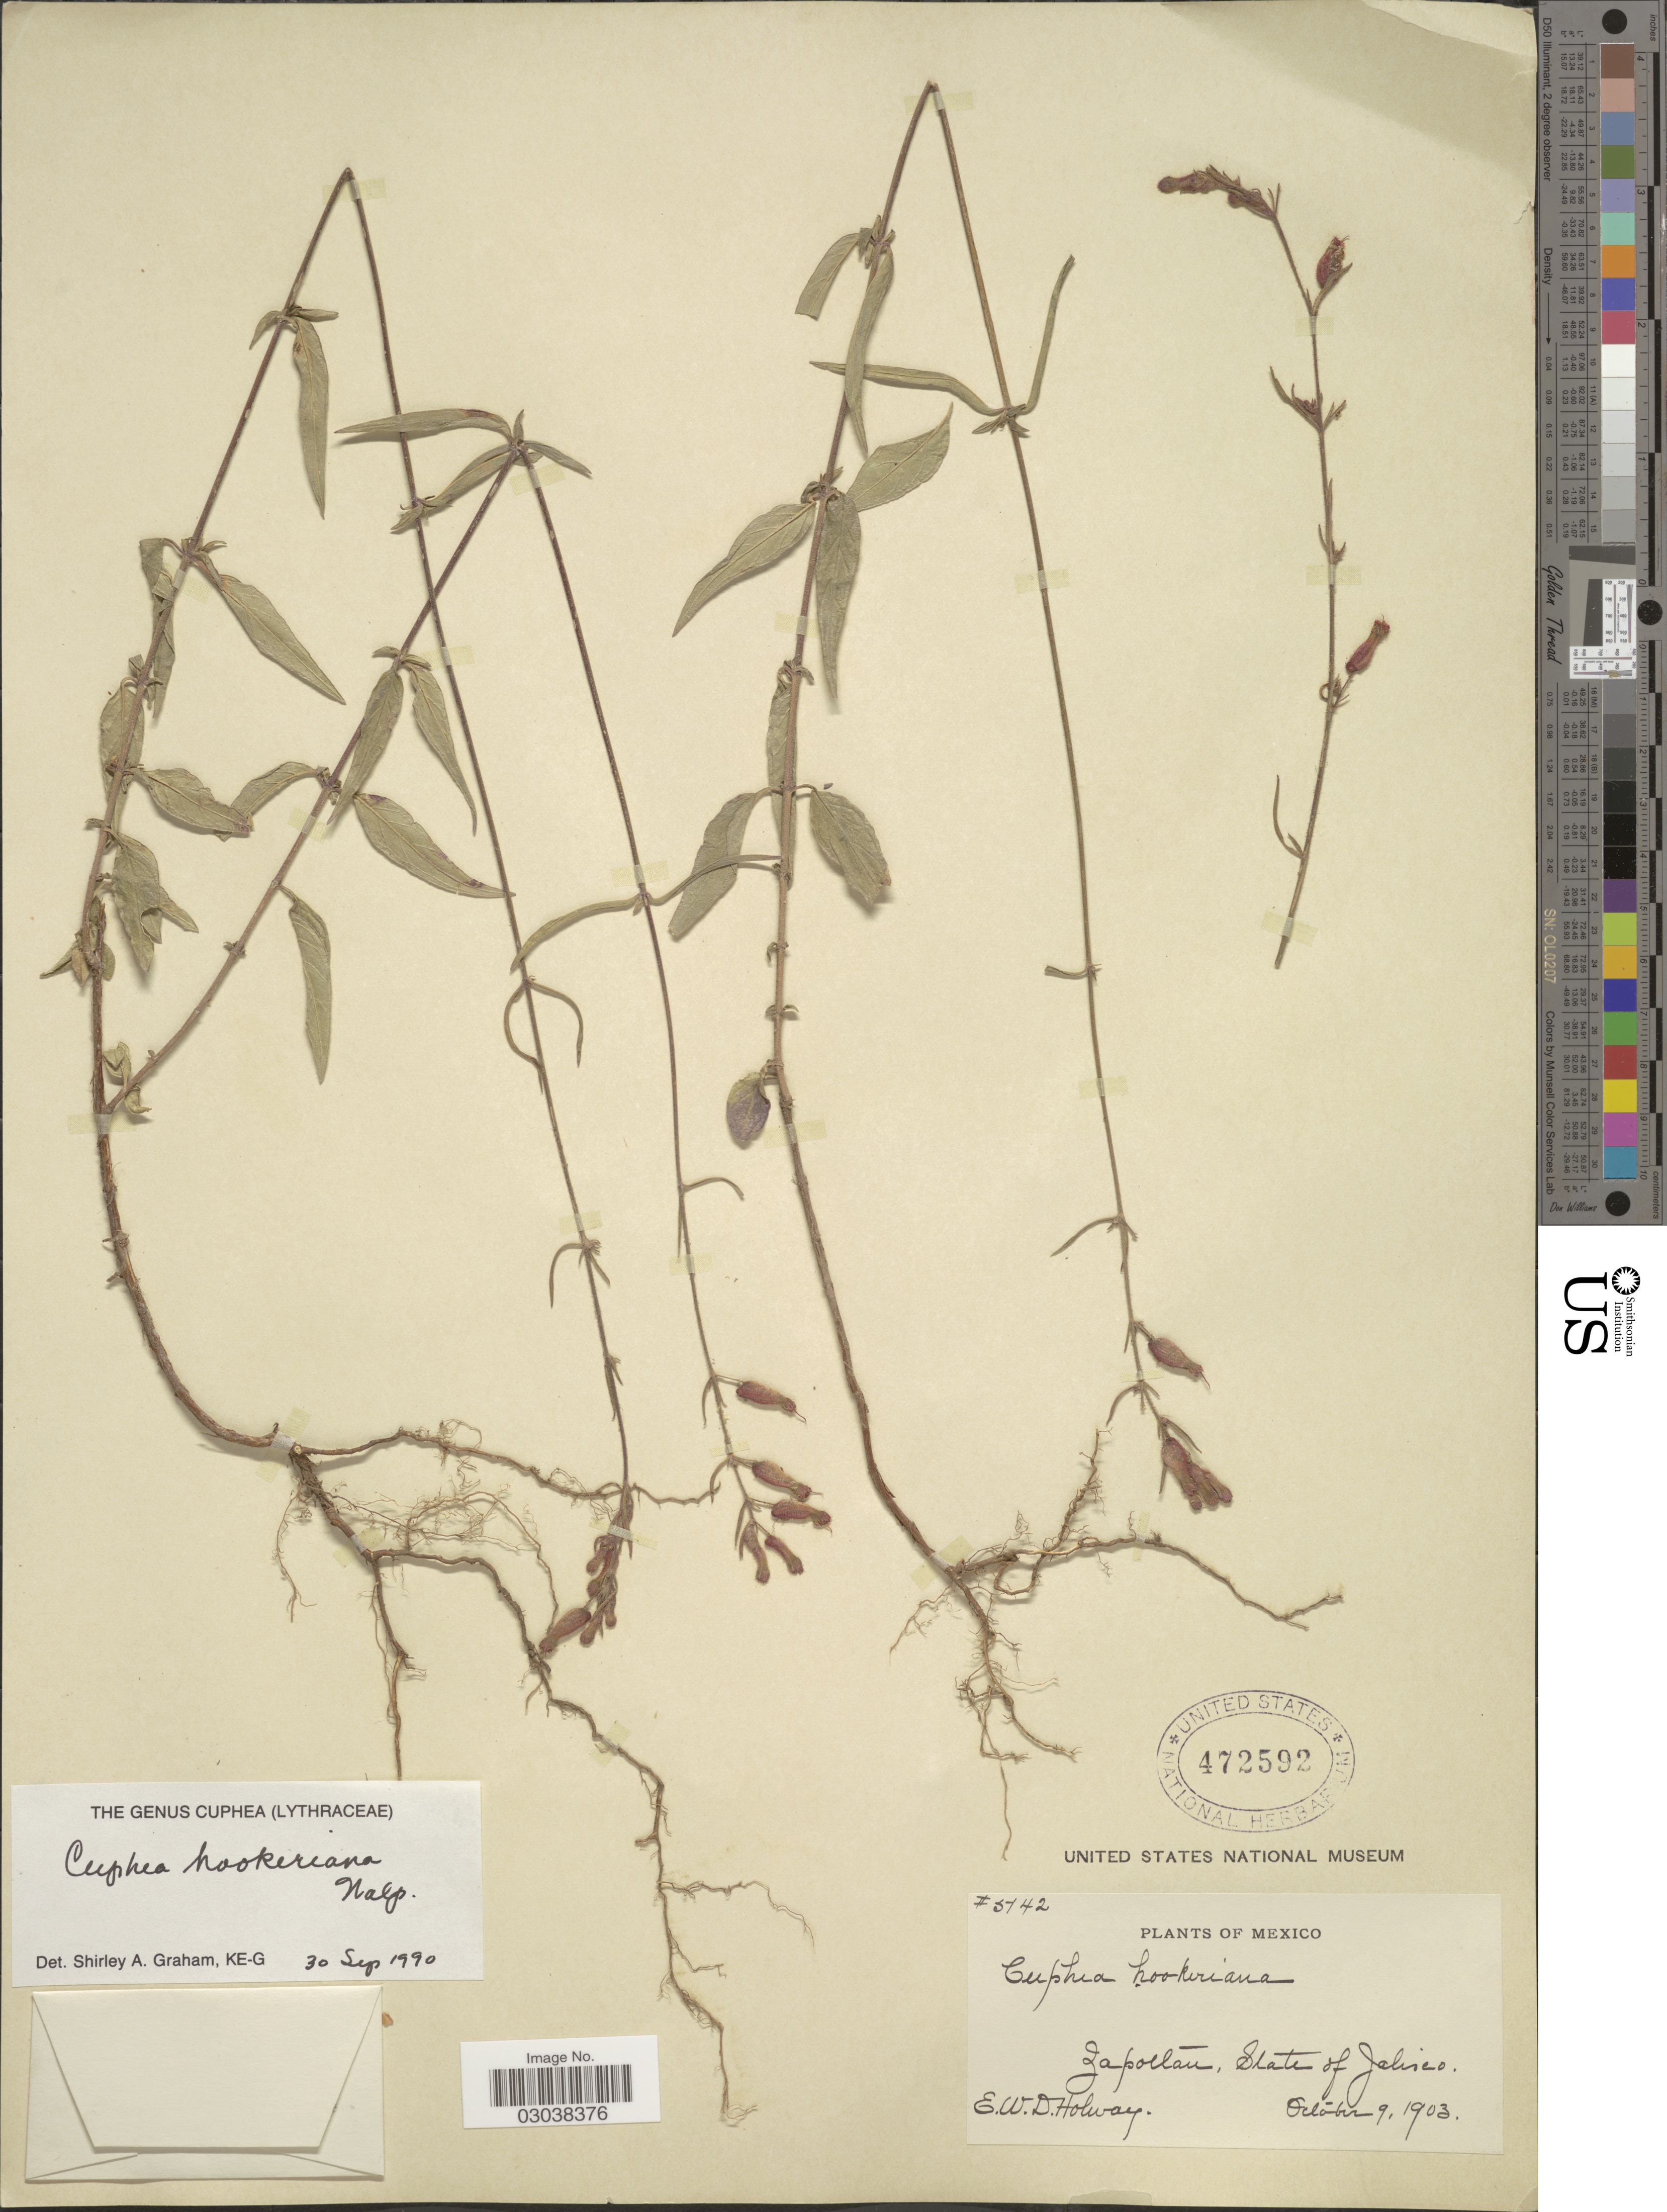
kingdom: Plantae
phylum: Tracheophyta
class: Magnoliopsida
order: Myrtales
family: Lythraceae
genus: Cuphea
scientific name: Cuphea hookeriana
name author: Walp.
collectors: E. W. D. Holway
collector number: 5142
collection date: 1903-10-09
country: Mexico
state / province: Jalisco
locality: Zapotlan.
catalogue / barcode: US 472592